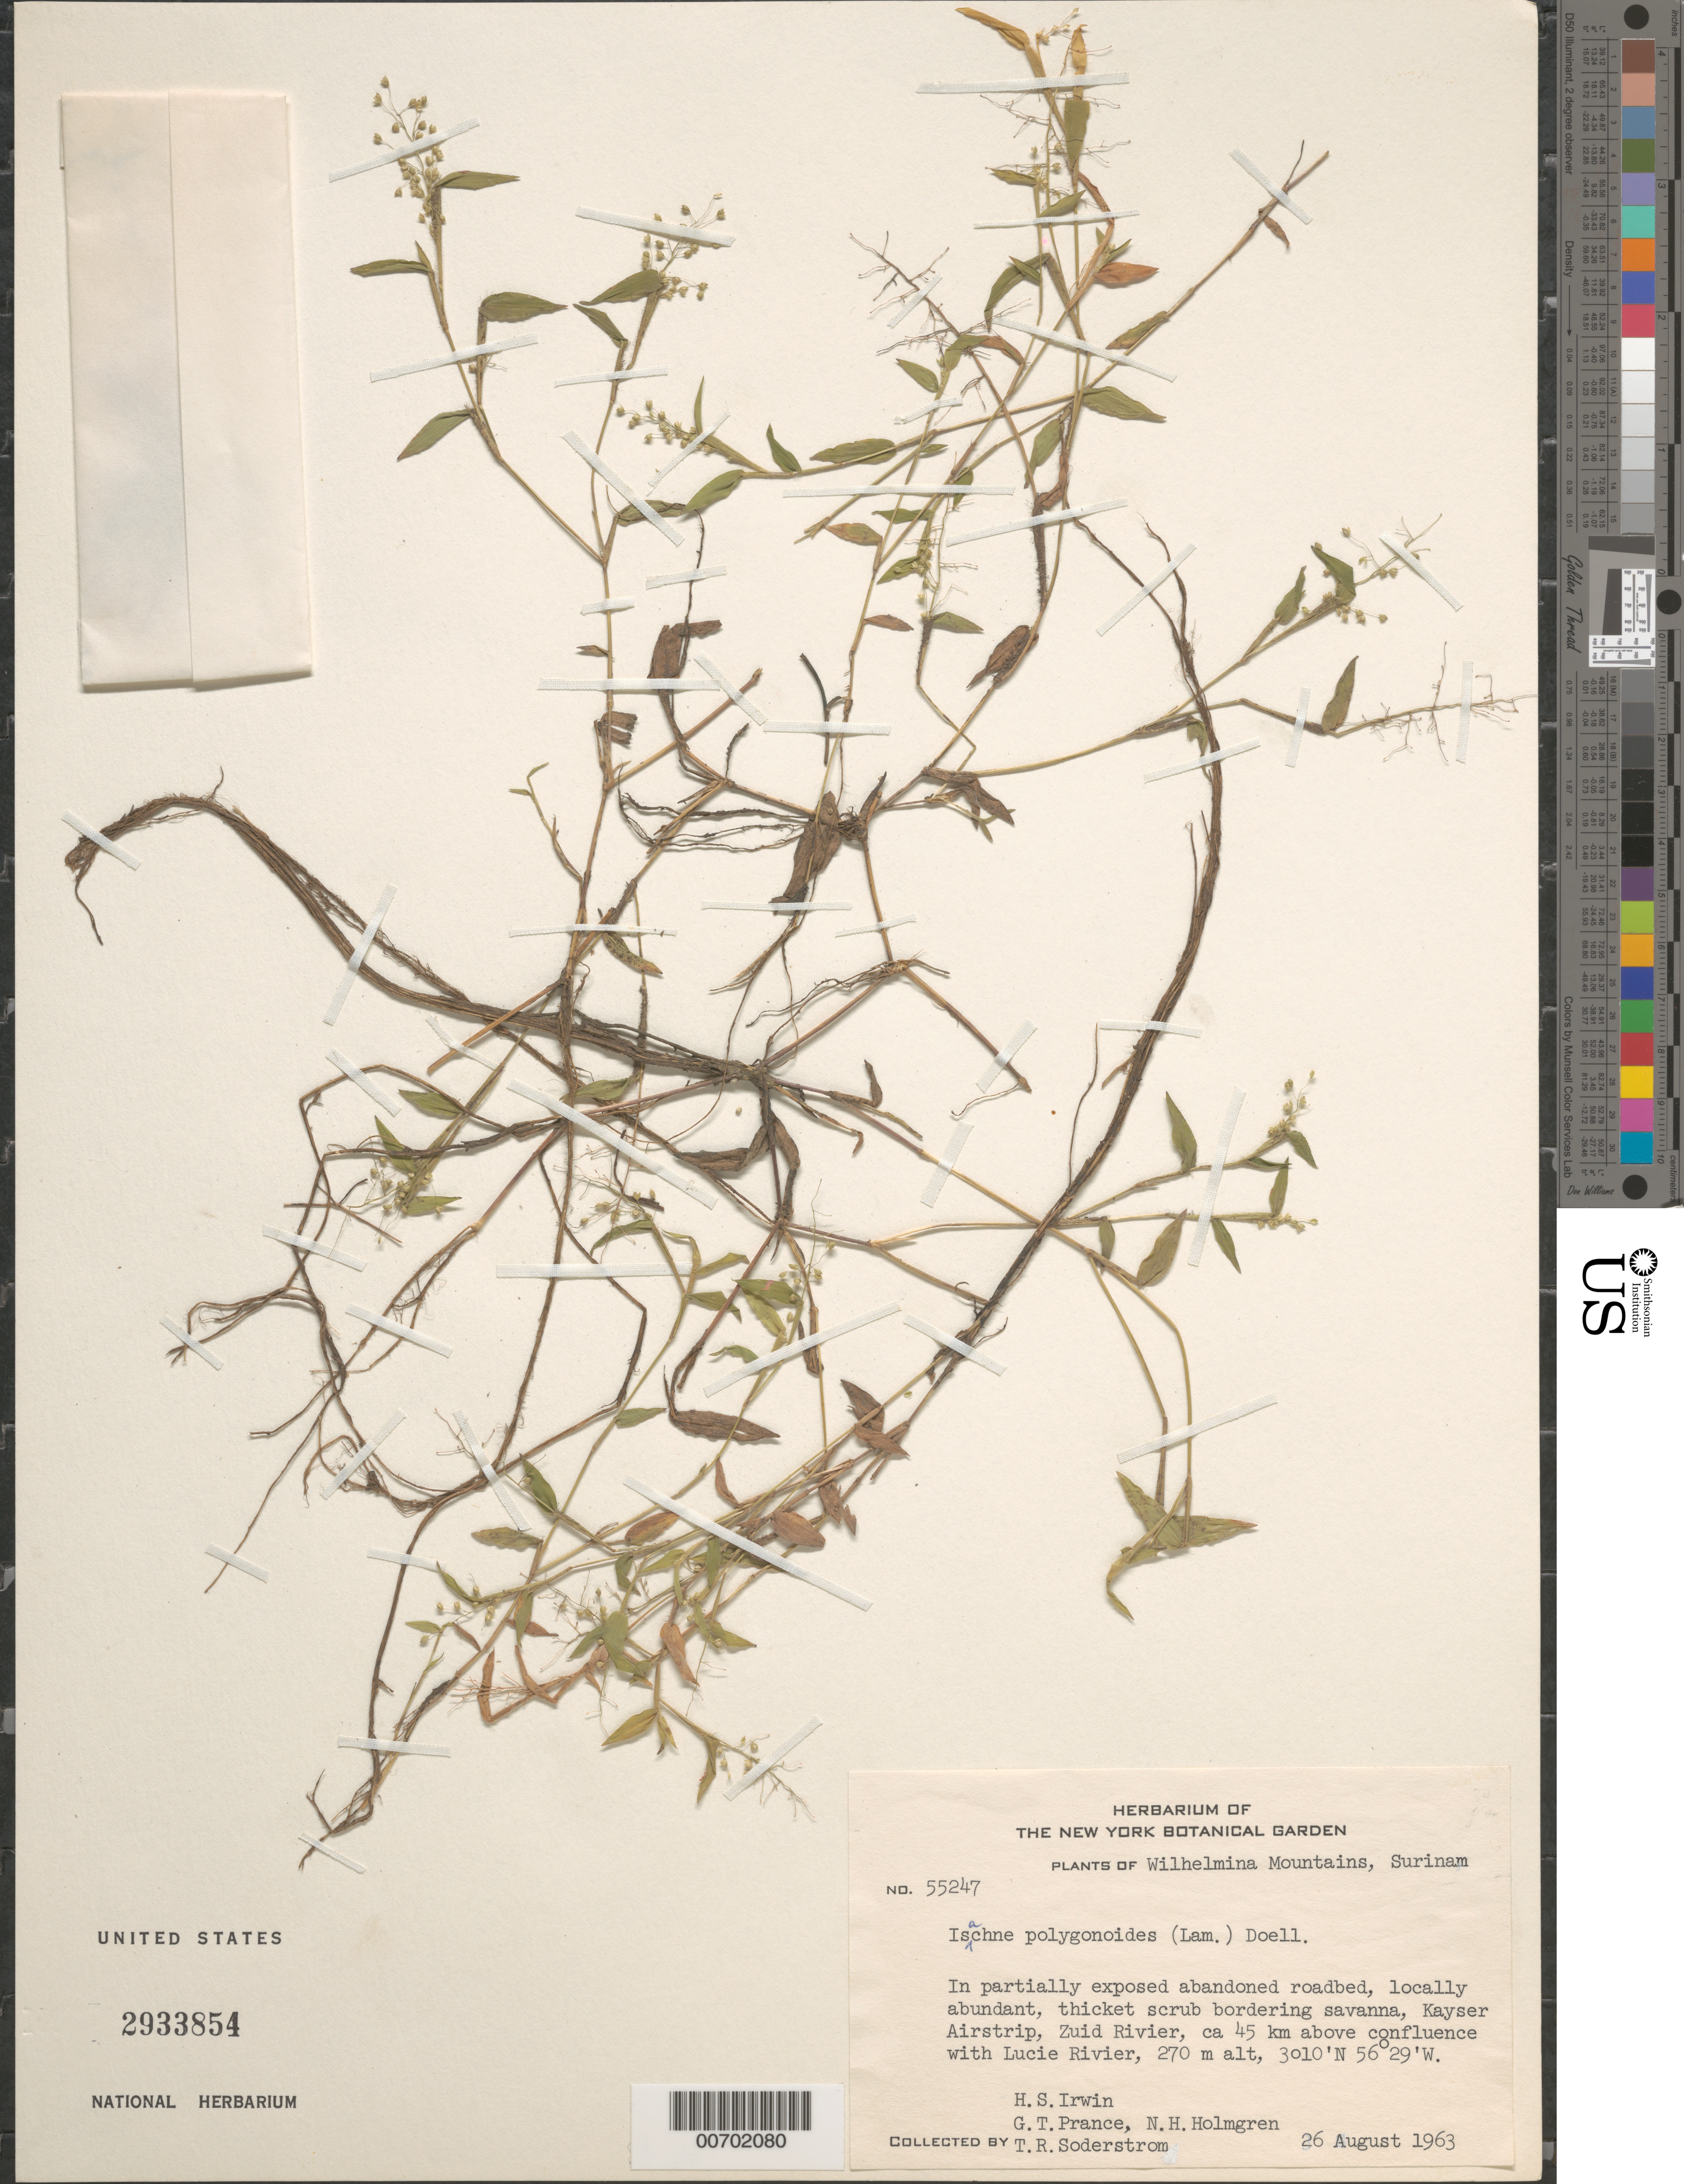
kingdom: Plantae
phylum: Tracheophyta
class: Liliopsida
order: Poales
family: Poaceae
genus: Isachne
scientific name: Isachne polygonoides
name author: (Lam.) Döll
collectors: H. Irwin, G. T. Prance, T. R. Soderstrom & N. H. Holmgren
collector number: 55247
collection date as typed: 26-Aug-63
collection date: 1963-08-26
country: Suriname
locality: Kayser Airstrip, Zuid R., 45 km above confl. with Lucie R., Wilhelmina Gebergte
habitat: Partially exposed abandoned roadbed, thicket scrub bordering savanna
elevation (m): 270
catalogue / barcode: US 2933854